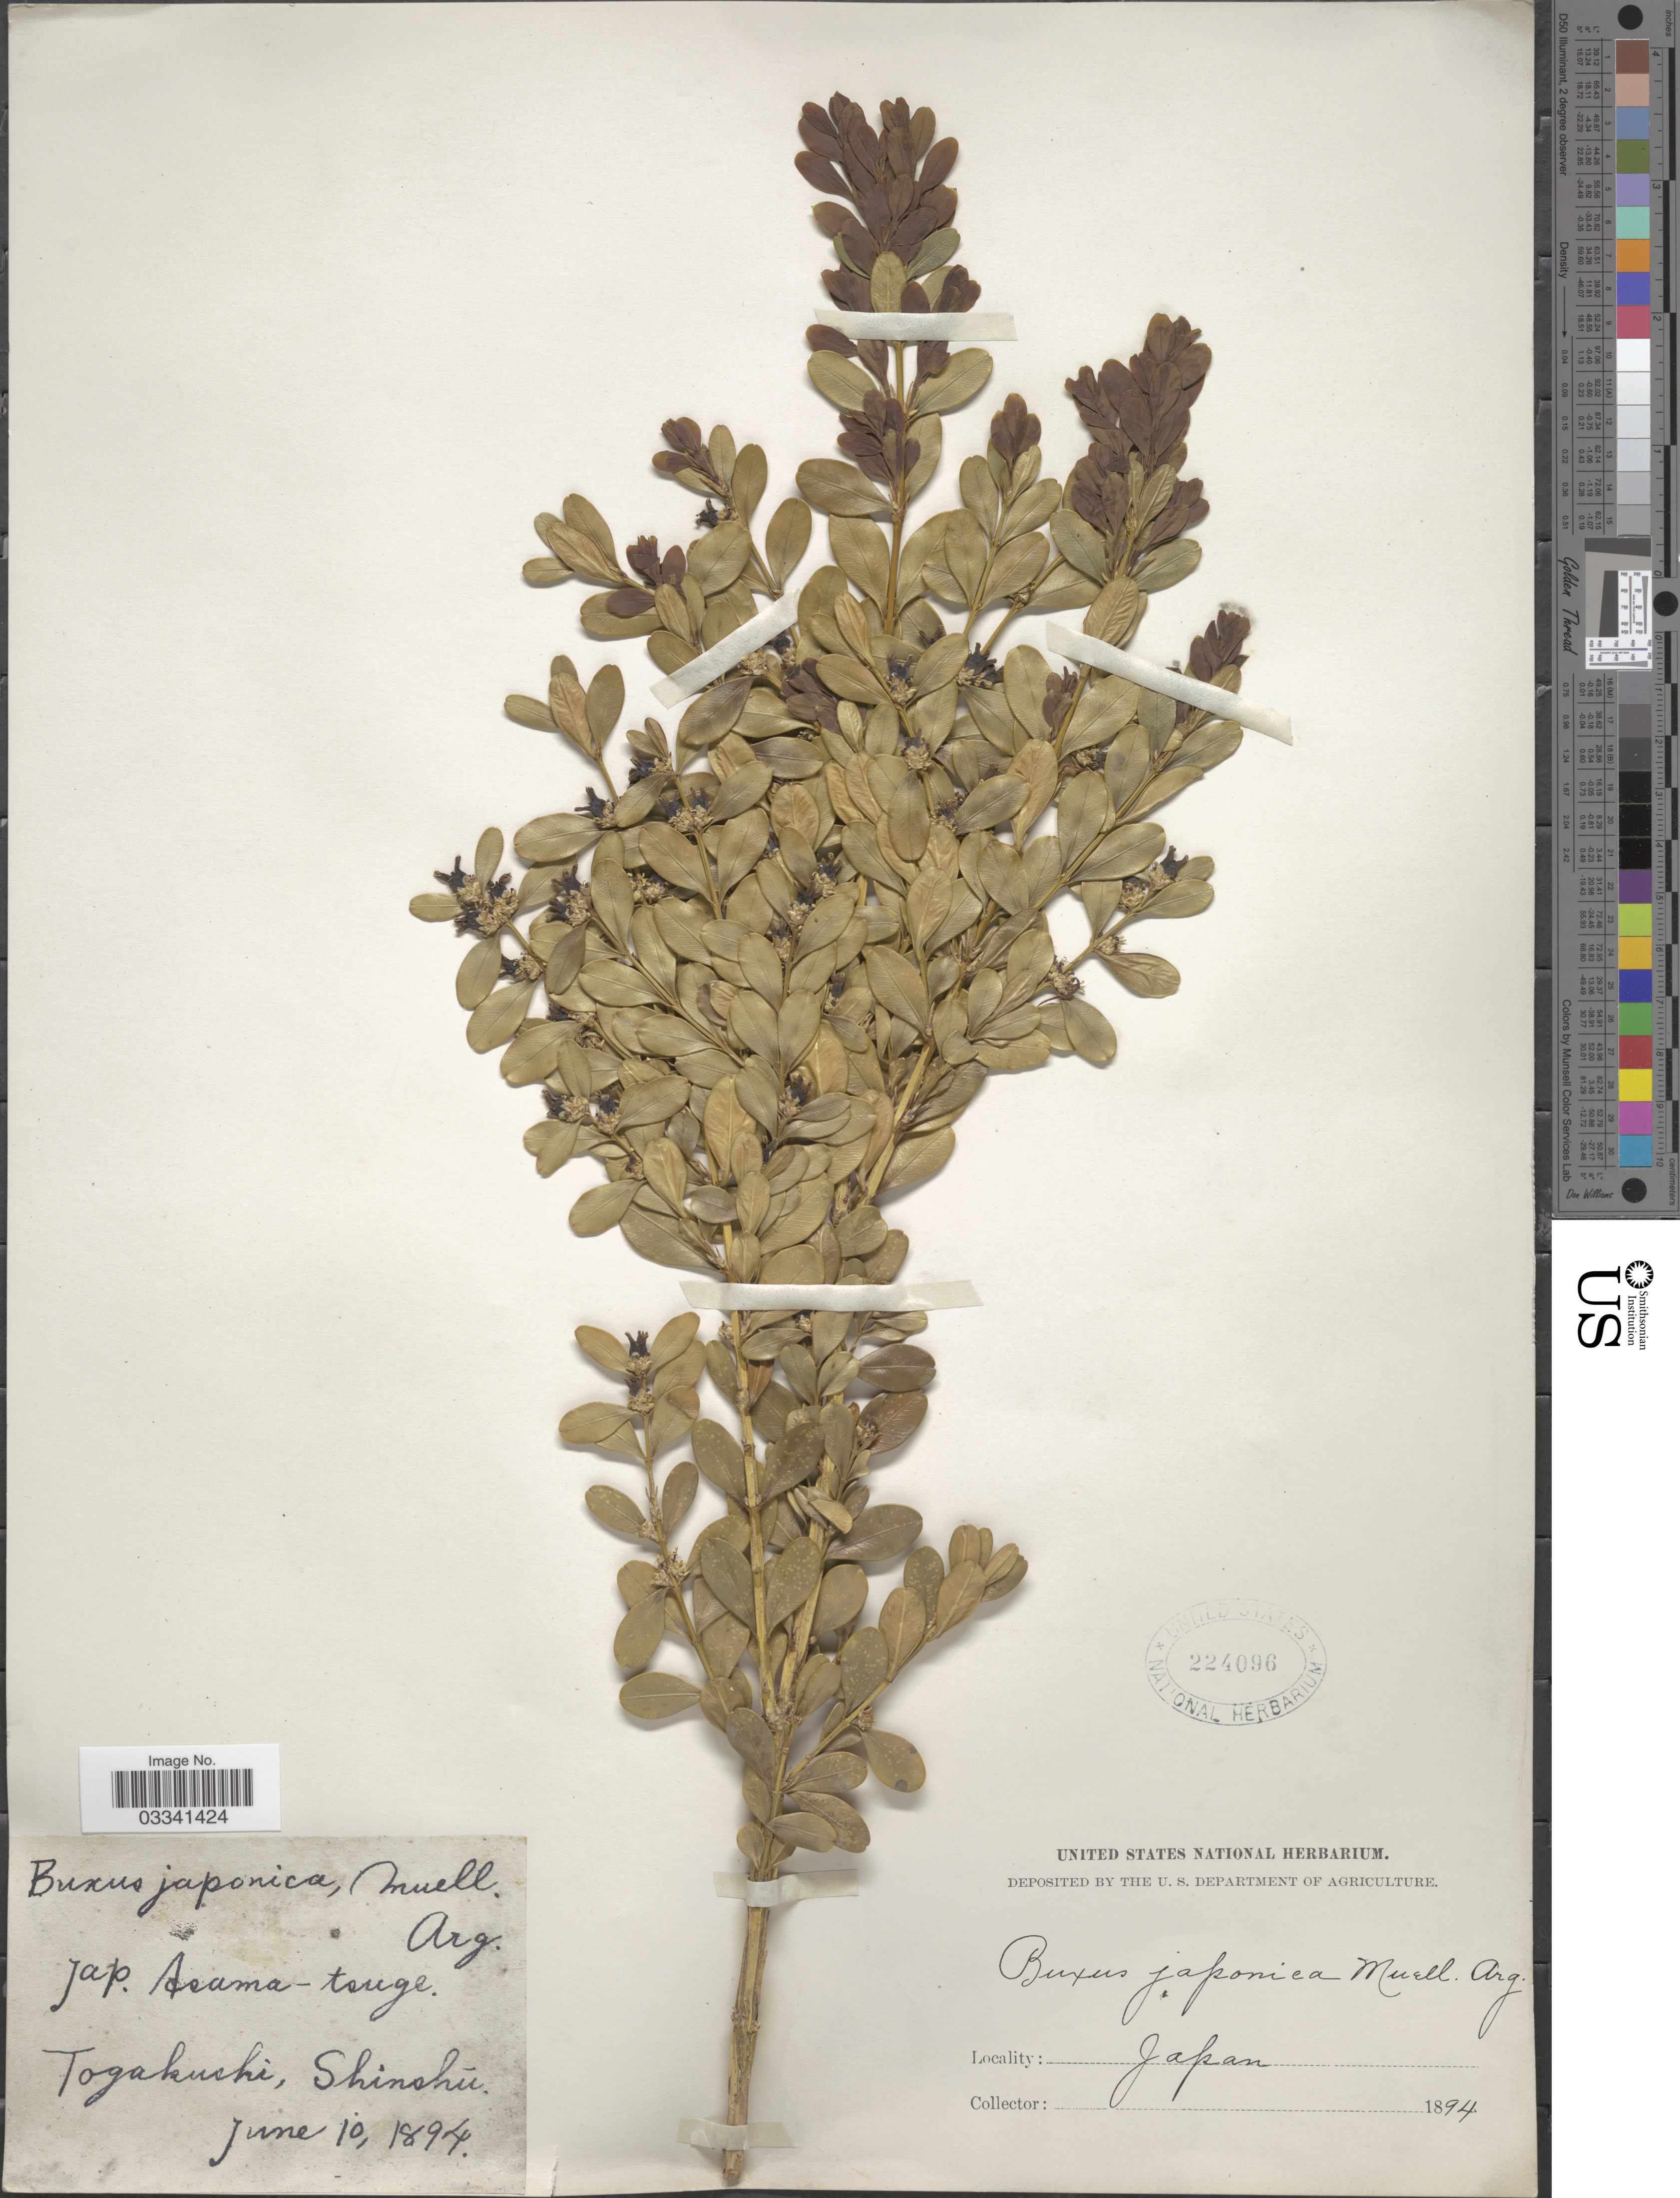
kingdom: Plantae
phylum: Tracheophyta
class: Magnoliopsida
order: Buxales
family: Buxaceae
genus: Buxus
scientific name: Buxus microphylla var. japonica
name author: (Müll. Arg.) Rehder & E.H. Wilson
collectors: ex herb. United States National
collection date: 1894-06-10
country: Japan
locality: Togakushi, Shinshu.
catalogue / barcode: US 224096